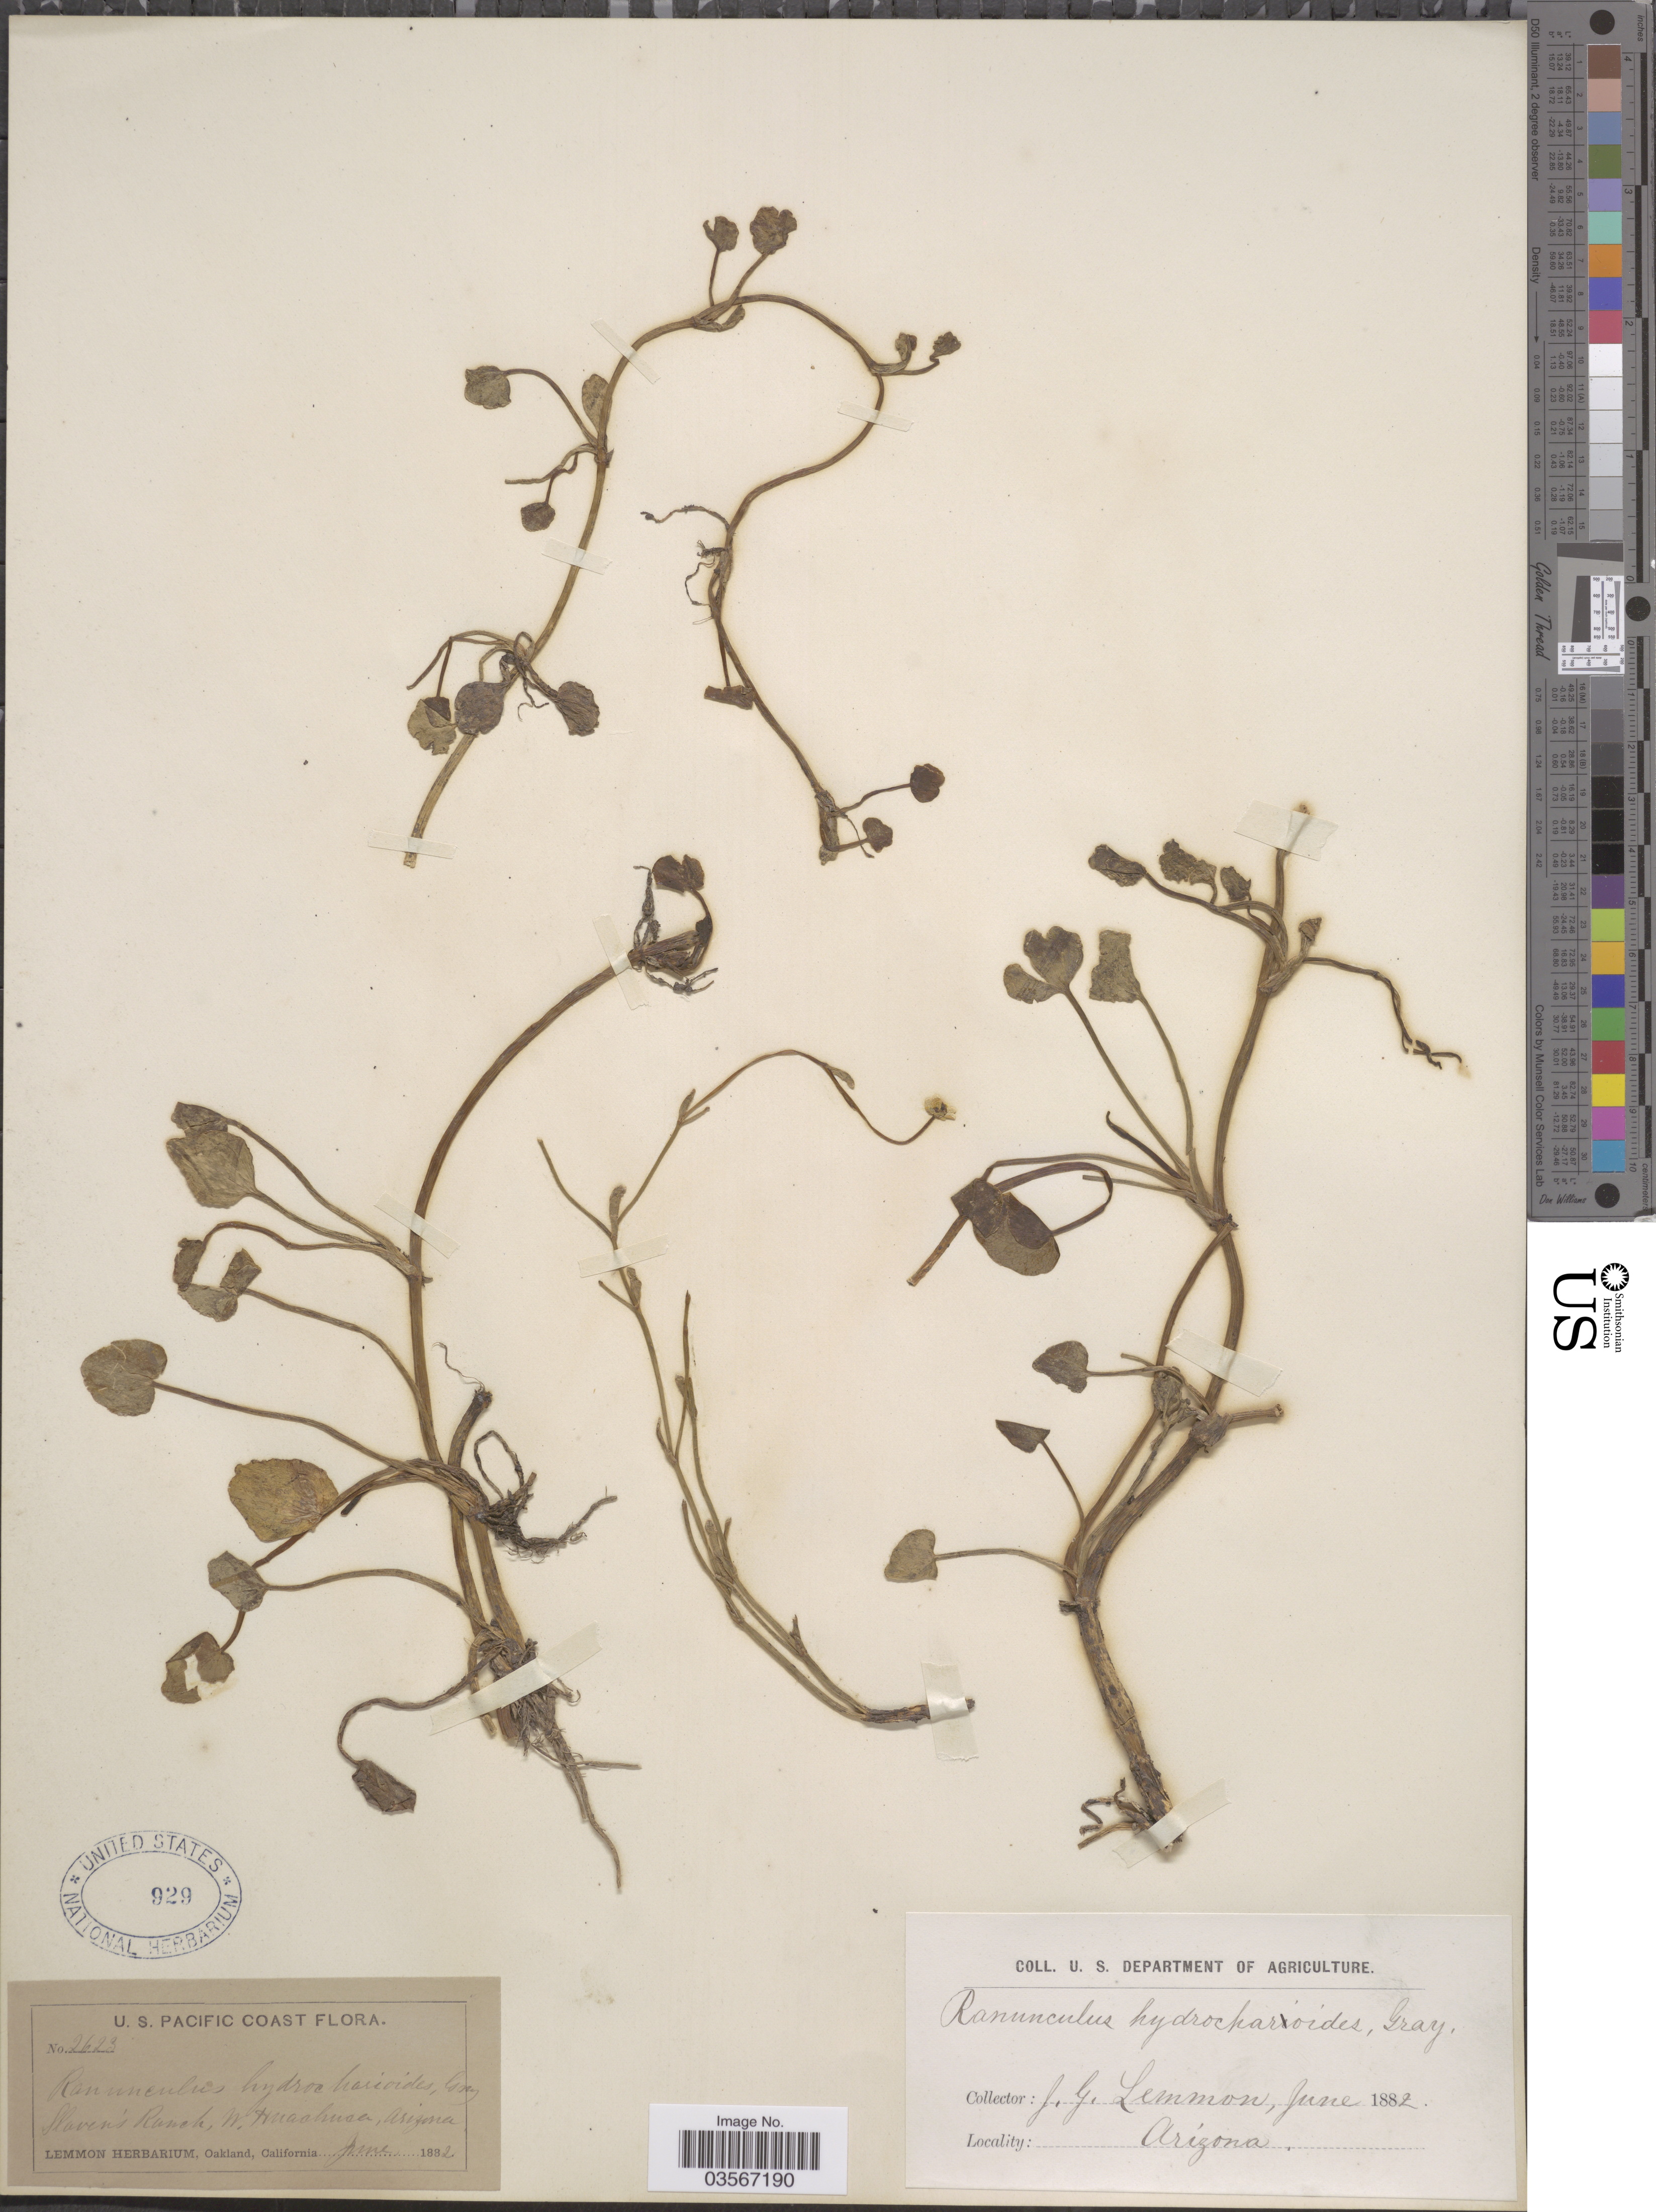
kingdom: Plantae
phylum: Tracheophyta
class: Magnoliopsida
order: Ranunculales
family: Ranunculaceae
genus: Ranunculus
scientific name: Ranunculus hydrocharoides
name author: A. Gray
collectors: J. Lemmon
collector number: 2623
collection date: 1882-06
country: United States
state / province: Arizona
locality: U. S. Pacific Coast. Slaven's Ranch, W. Huachuca.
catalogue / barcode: US 929